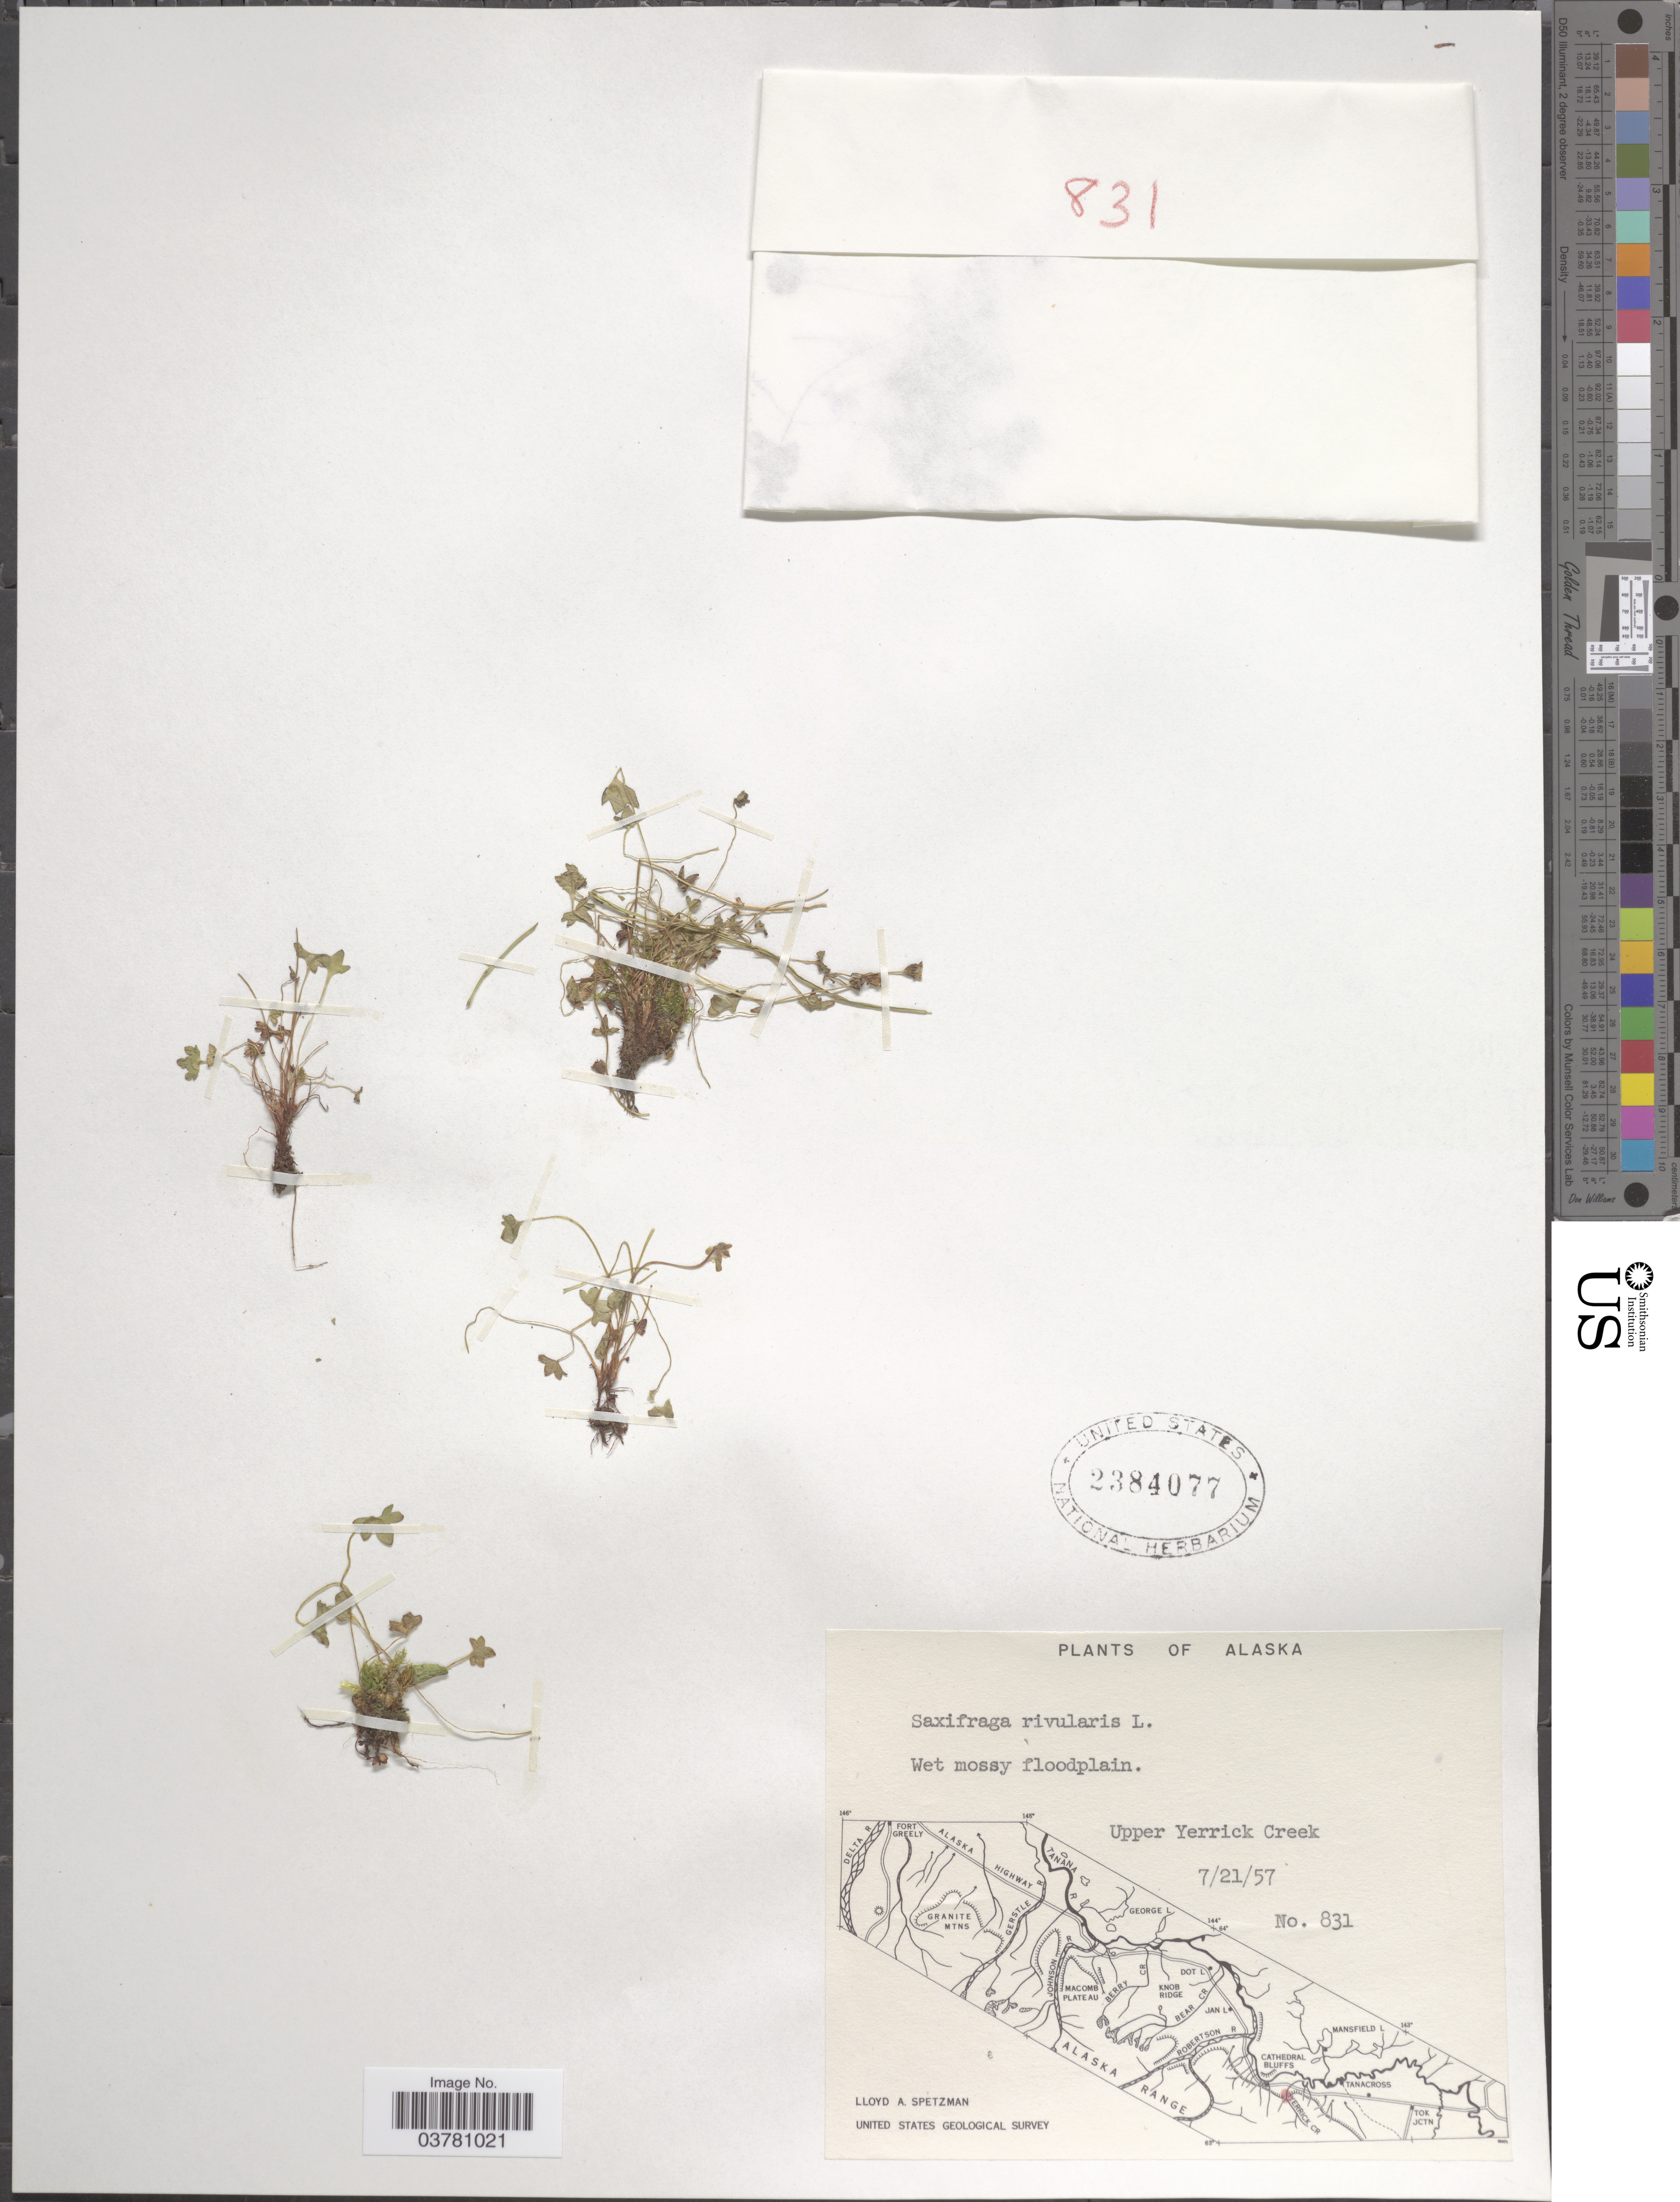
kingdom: Plantae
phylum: Tracheophyta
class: Magnoliopsida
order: Saxifragales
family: Saxifragaceae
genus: Saxifraga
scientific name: Saxifraga rivularis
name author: L.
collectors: L. Spetzman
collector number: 831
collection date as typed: Transcribed d/m/y: 21/7/57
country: United States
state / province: Alaska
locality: Wet mossy floodplain. Upper Yerrick Creek. United States Geological Survey.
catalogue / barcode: US 2384077